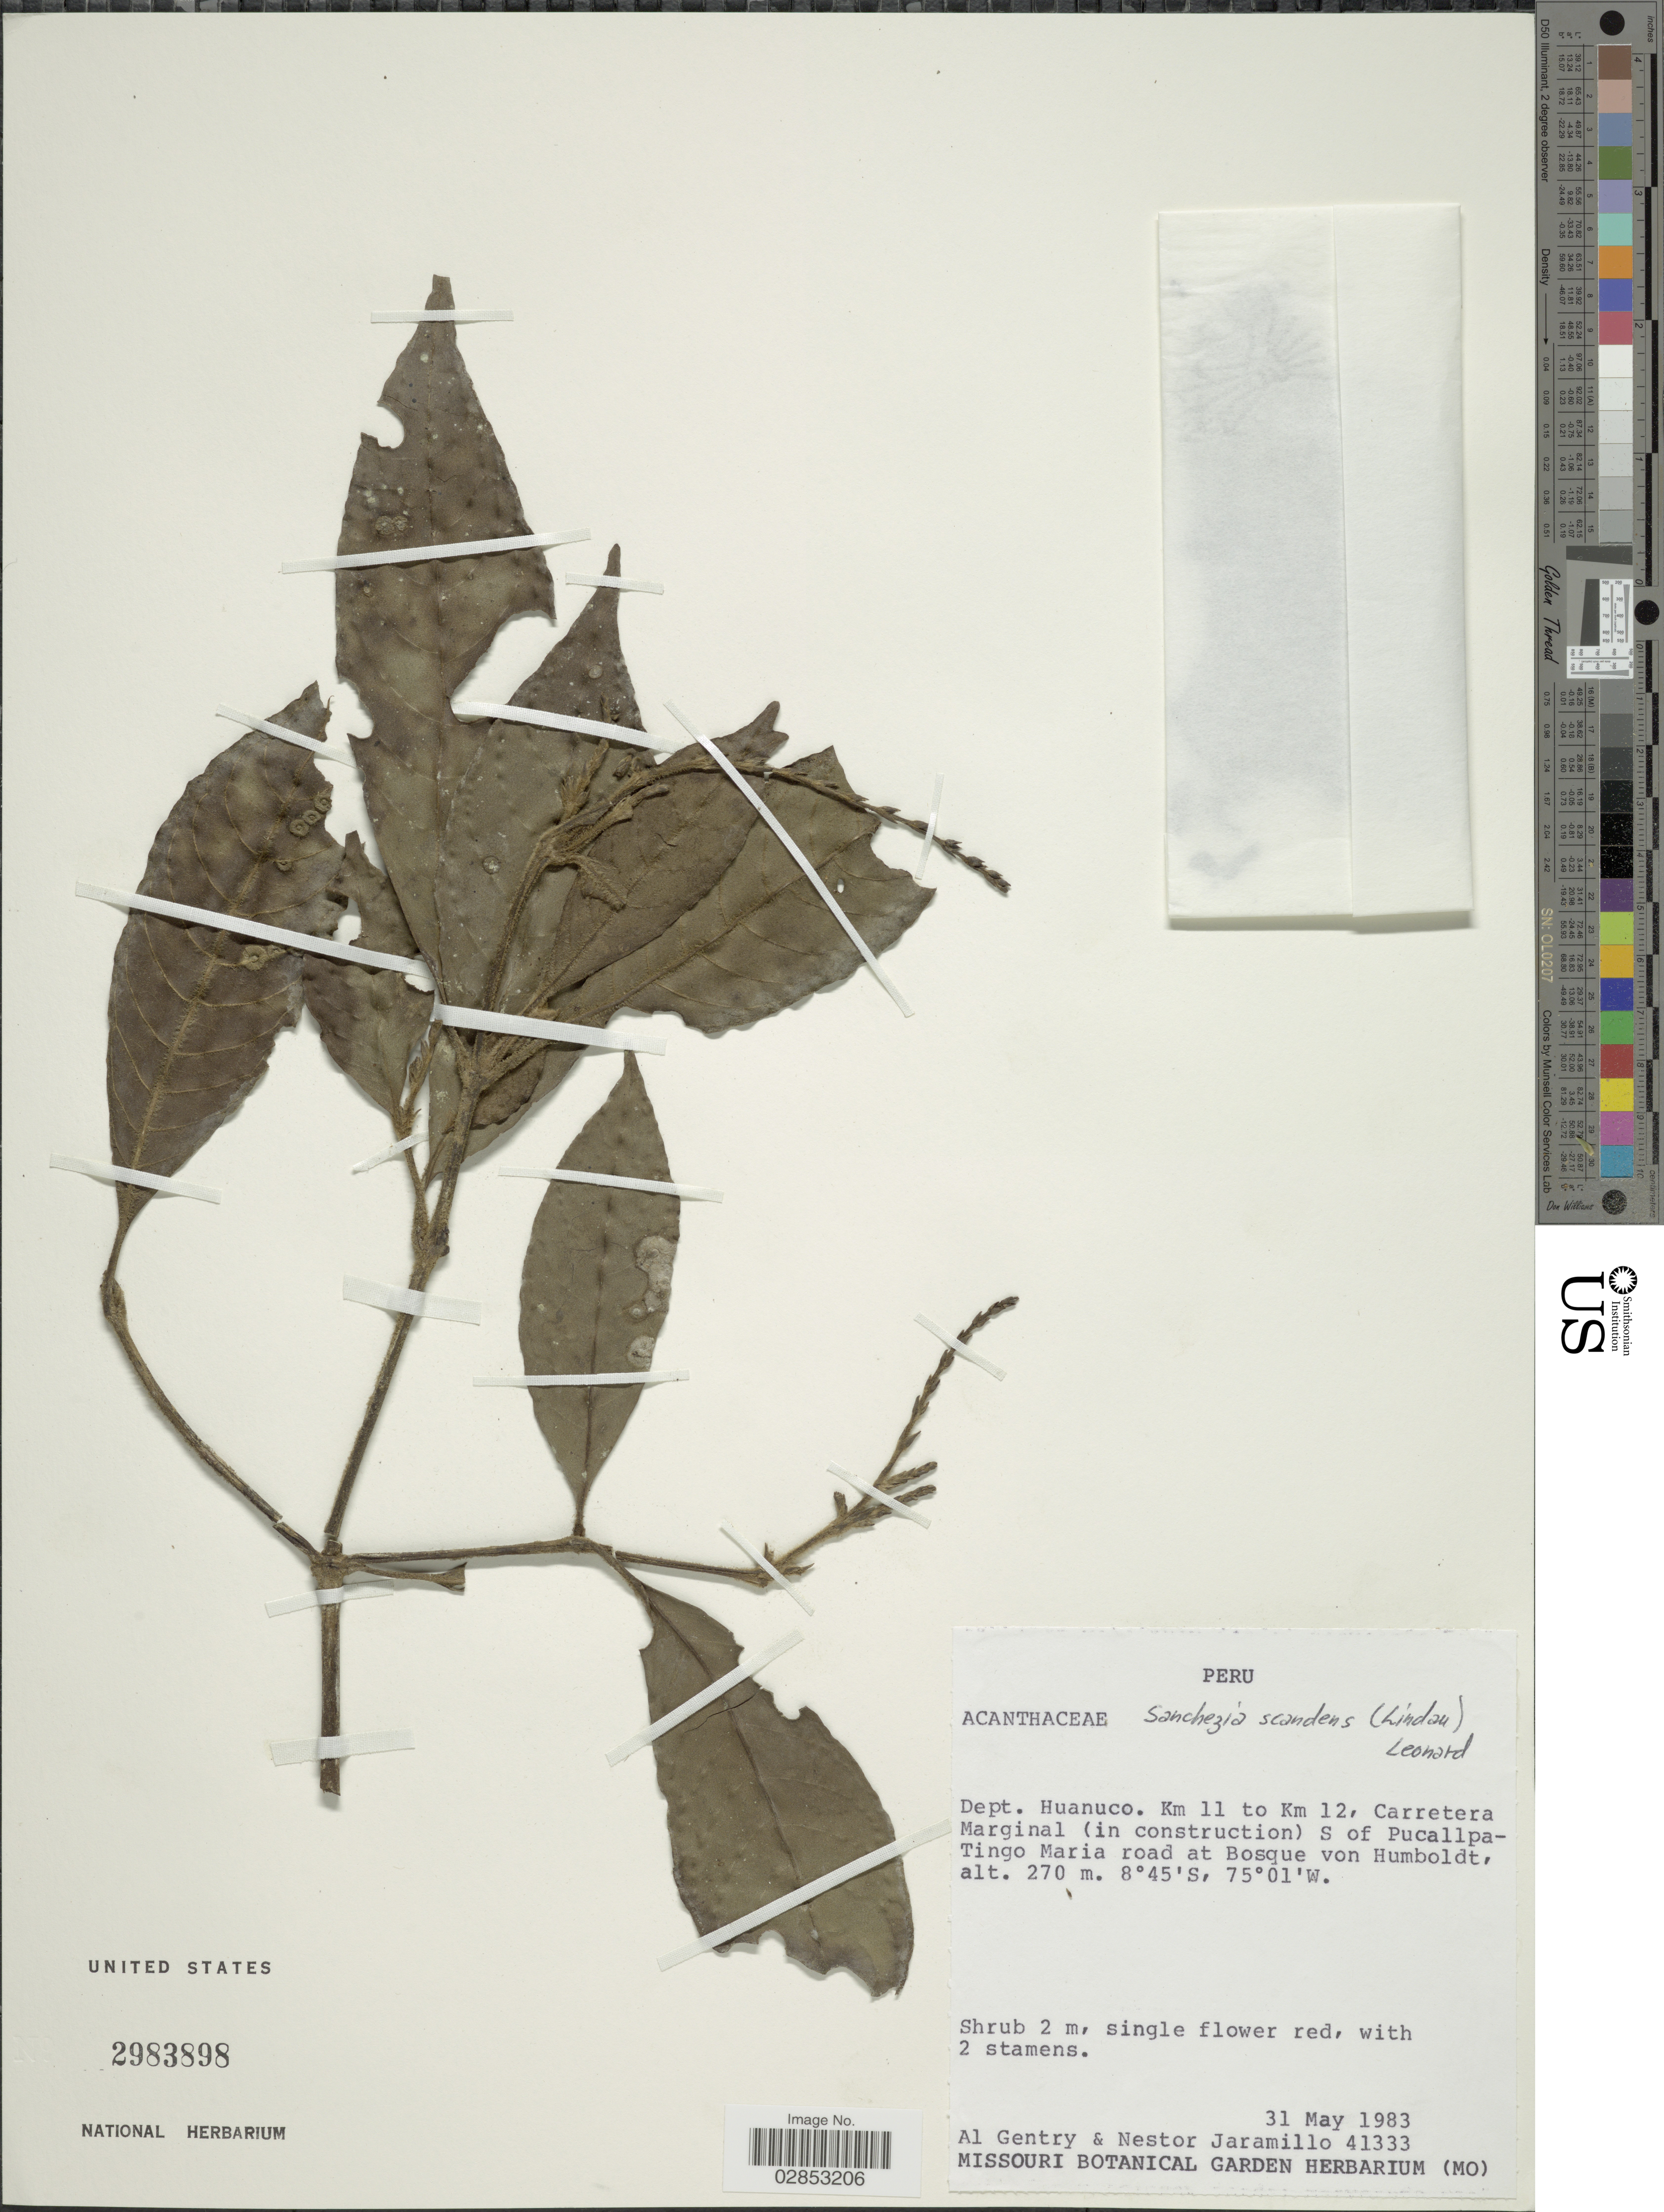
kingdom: Plantae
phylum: Tracheophyta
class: Magnoliopsida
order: Lamiales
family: Acanthaceae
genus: Steirosanchezia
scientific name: Steirosanchezia scandens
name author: Lindau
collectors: A. H. Gentry & N. Jaramillo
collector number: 41333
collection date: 1983-05-31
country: Peru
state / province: Huánuco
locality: Dept. Huanuco, Km 11 to Km 12, Carretera Marginal (in construction) S of Pucallpa-Tingo Maria road at Bosque von Humboldt.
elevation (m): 270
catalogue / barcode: US 2983898